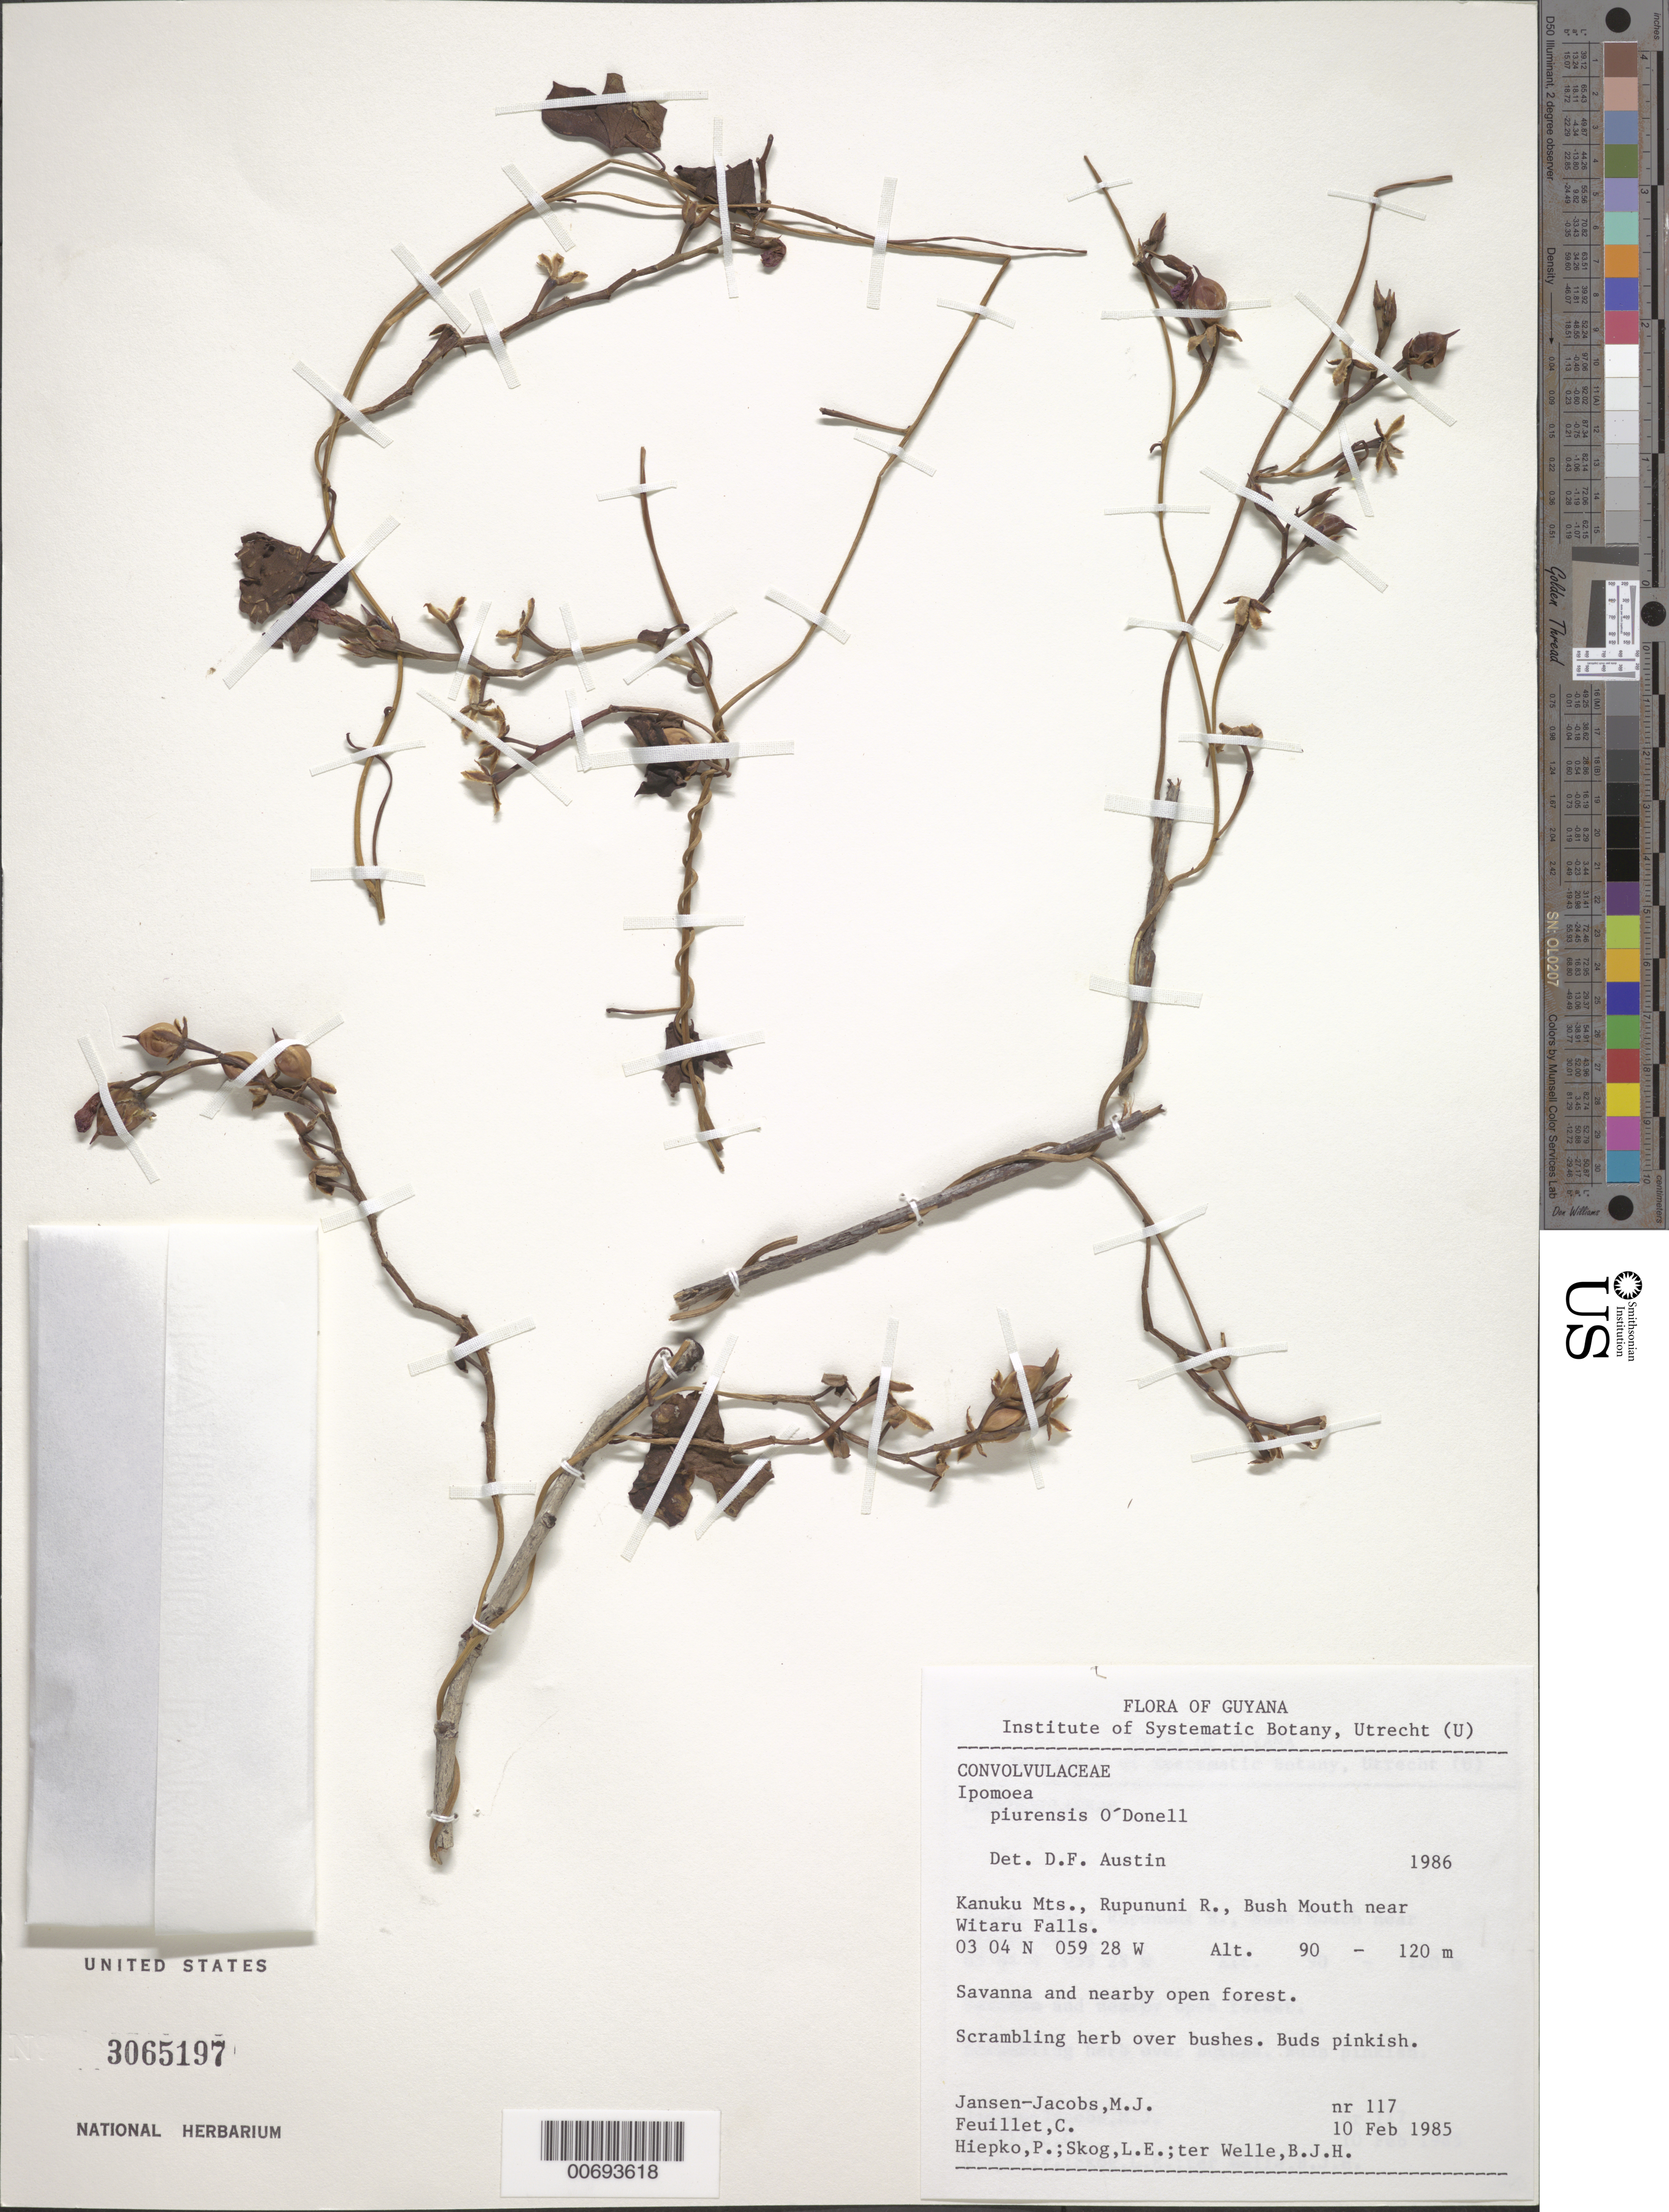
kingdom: Plantae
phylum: Tracheophyta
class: Magnoliopsida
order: Solanales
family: Convolvulaceae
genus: Ipomoea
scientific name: Ipomoea piurensis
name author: O'Donell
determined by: Austin, D. F.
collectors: M. J. Jansen-Jacobs, C. Feuillet, P. H. Hiepko, L. E. Skog & B. Welle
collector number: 117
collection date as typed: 10-Feb-85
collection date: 1985-02-10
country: Guyana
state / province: U. Takutu-U. Essequibo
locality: Kanuku Mts., Rupununi R., Bush Mouth near Witaru Falls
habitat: Savanna, nearby open forest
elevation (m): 90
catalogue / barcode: US 3065197